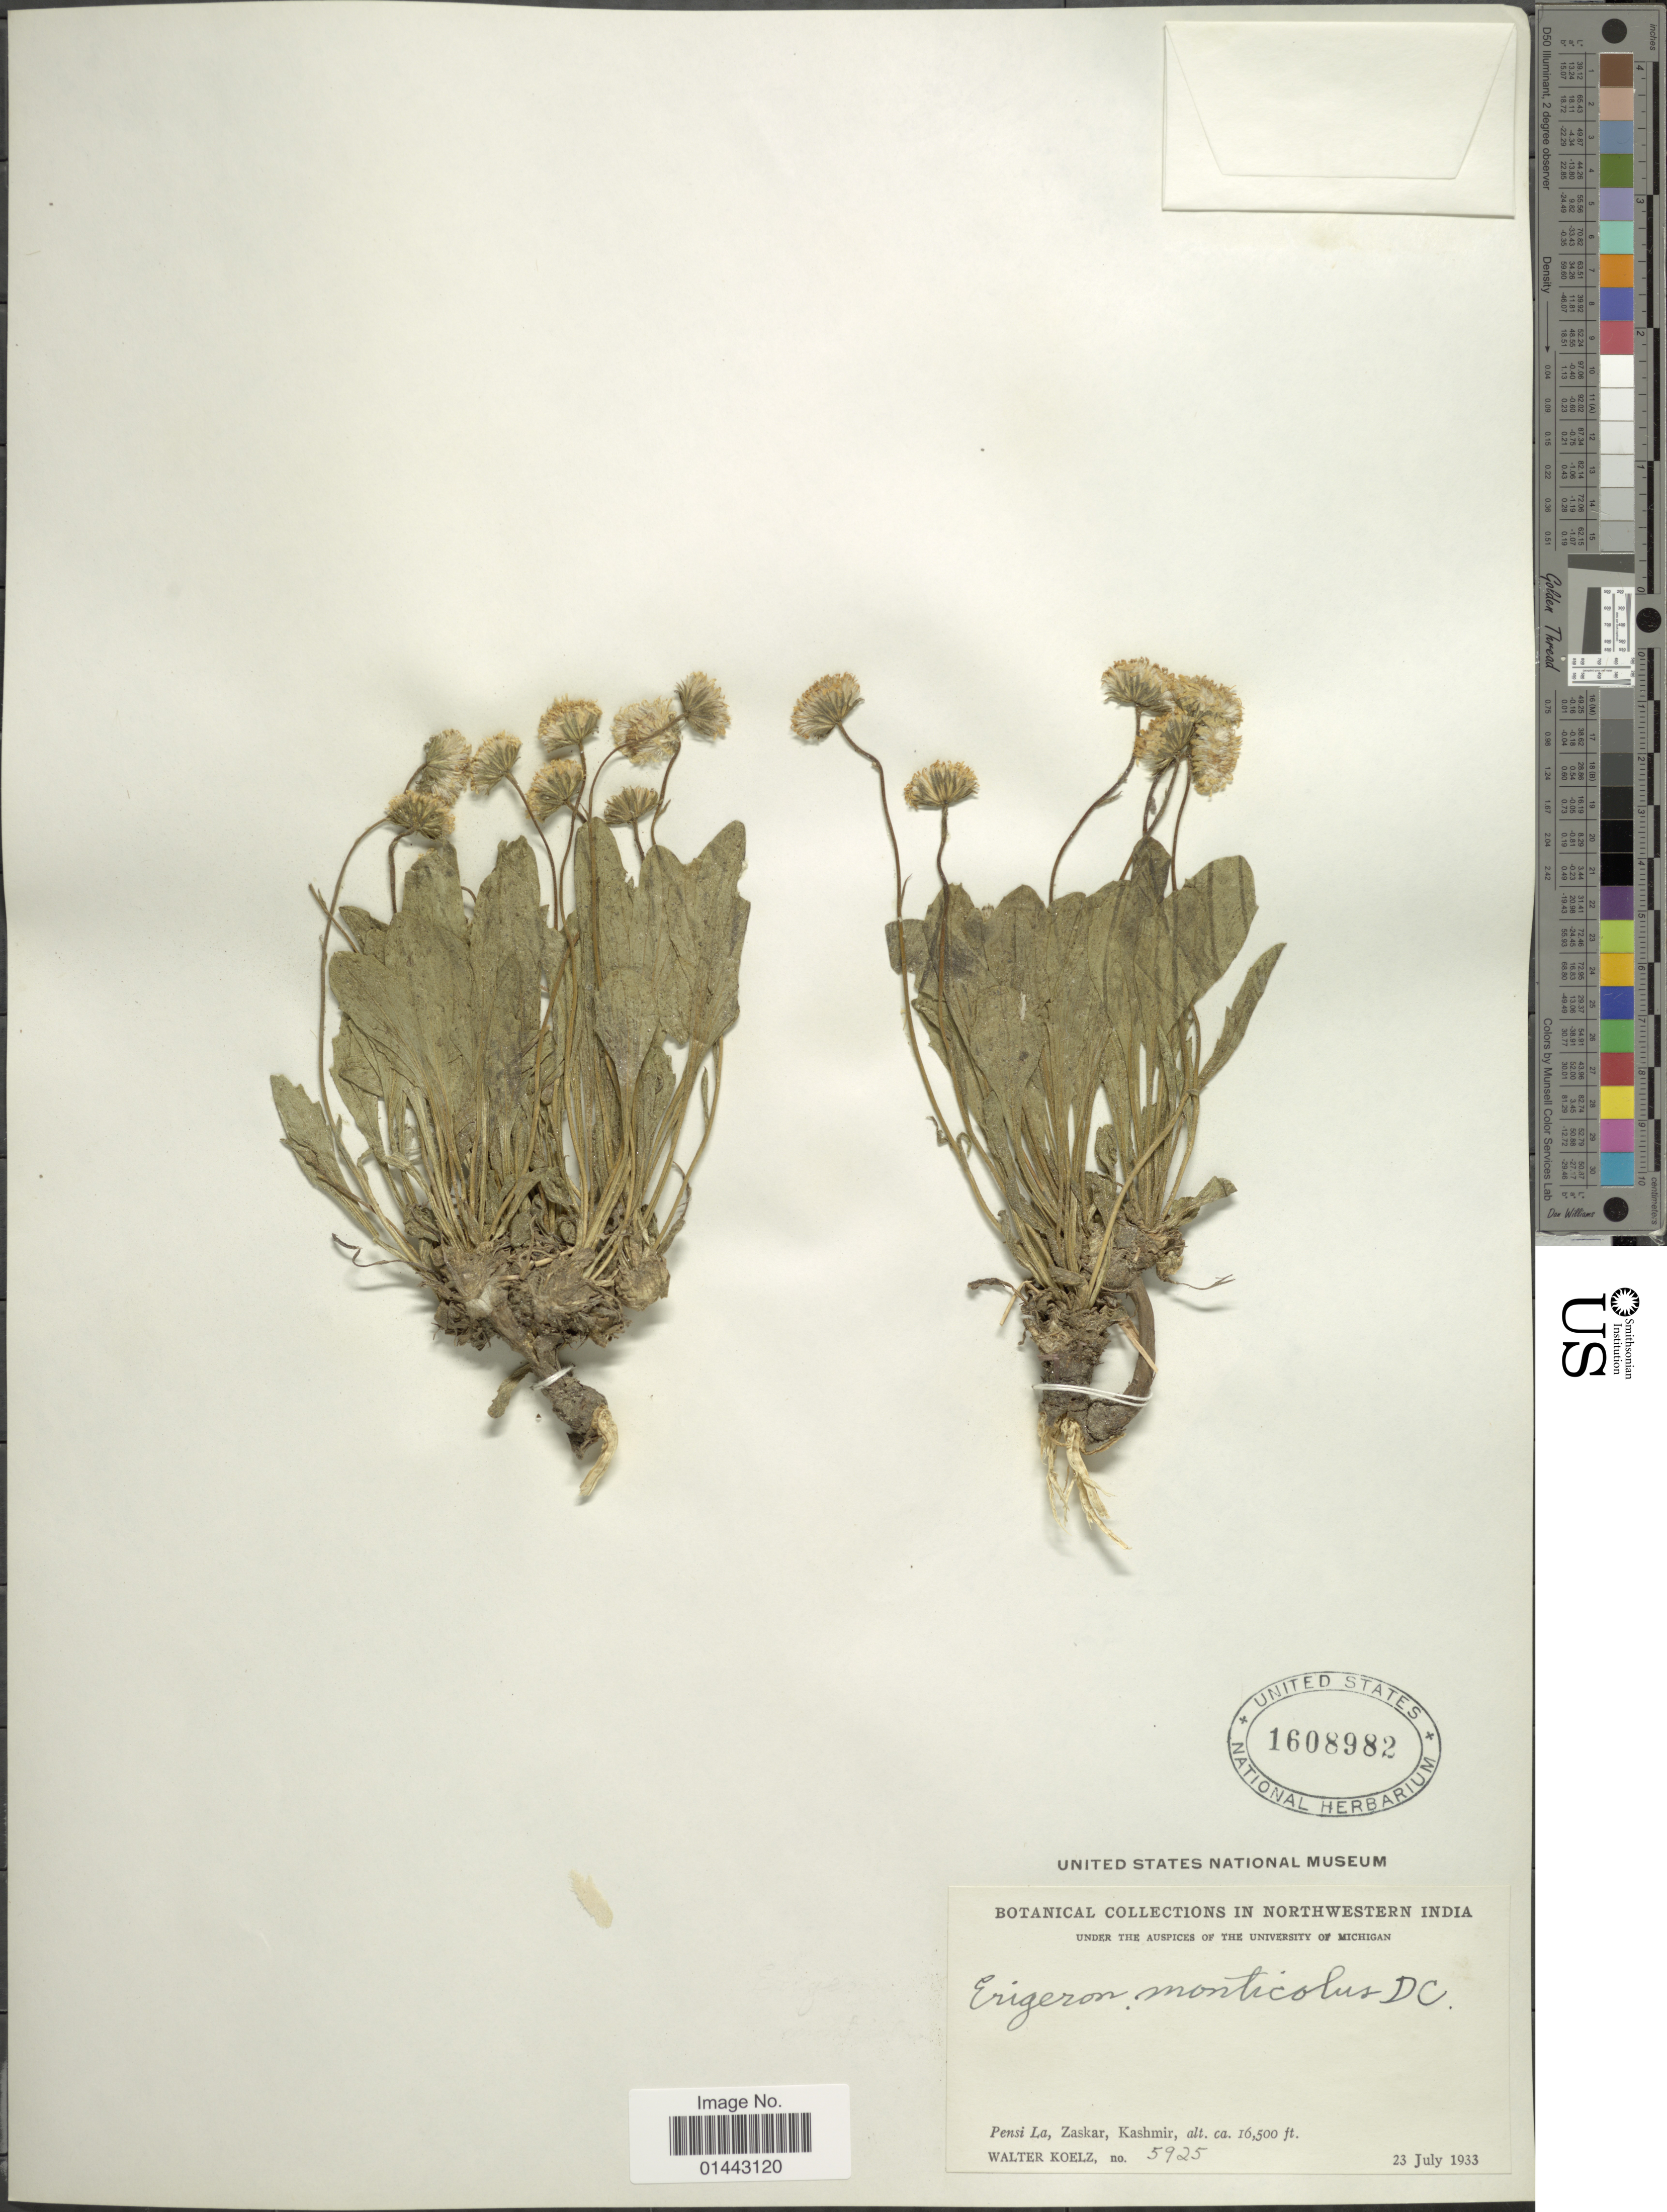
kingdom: Plantae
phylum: Tracheophyta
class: Magnoliopsida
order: Asterales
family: Asteraceae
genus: Erigeron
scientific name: Erigeron monticolus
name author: DC.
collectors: W. N. Koelz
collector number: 5925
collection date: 1933-07-23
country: India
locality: Northwestern India, Pensi La, Zaskar, Kashmir.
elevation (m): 5029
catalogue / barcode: US 1608982